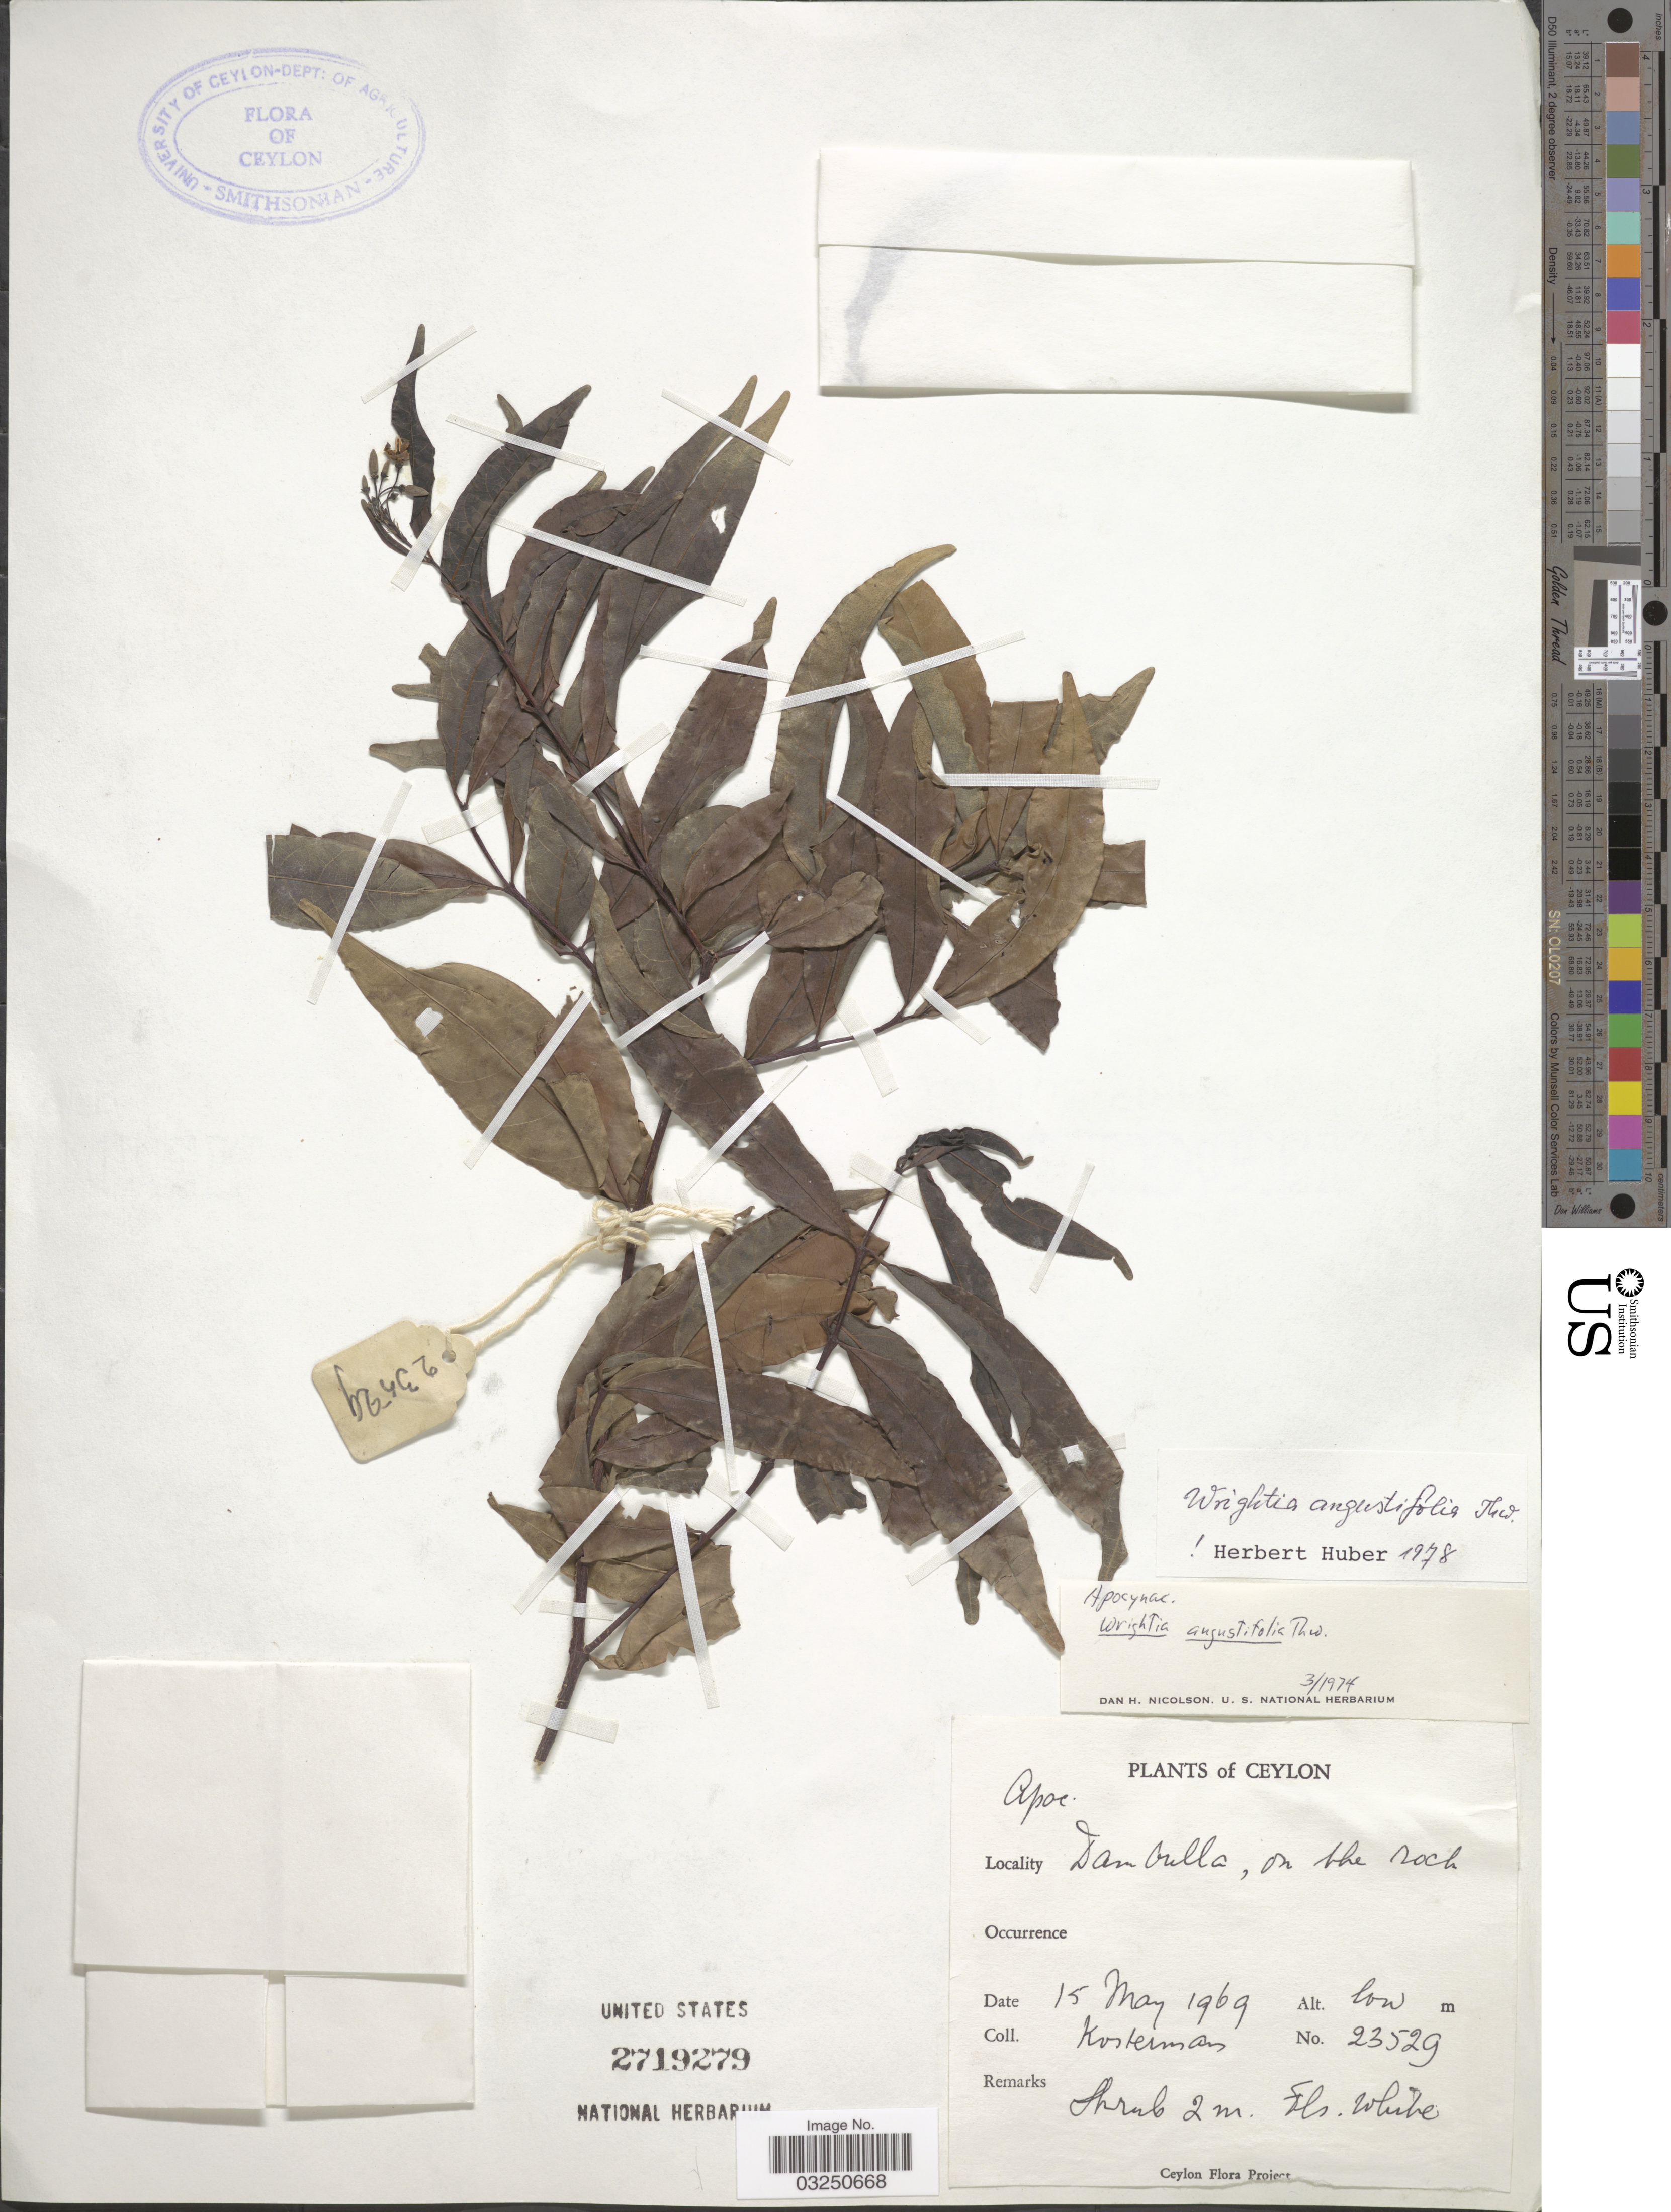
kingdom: Plantae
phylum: Tracheophyta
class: Magnoliopsida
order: Gentianales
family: Apocynaceae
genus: Wrightia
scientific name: Wrightia angustifolia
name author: Thwaites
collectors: Kostermans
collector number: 23529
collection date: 1969-05-15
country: Sri Lanka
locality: Ceylon. Dambulla, on the rock.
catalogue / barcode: US 2719279